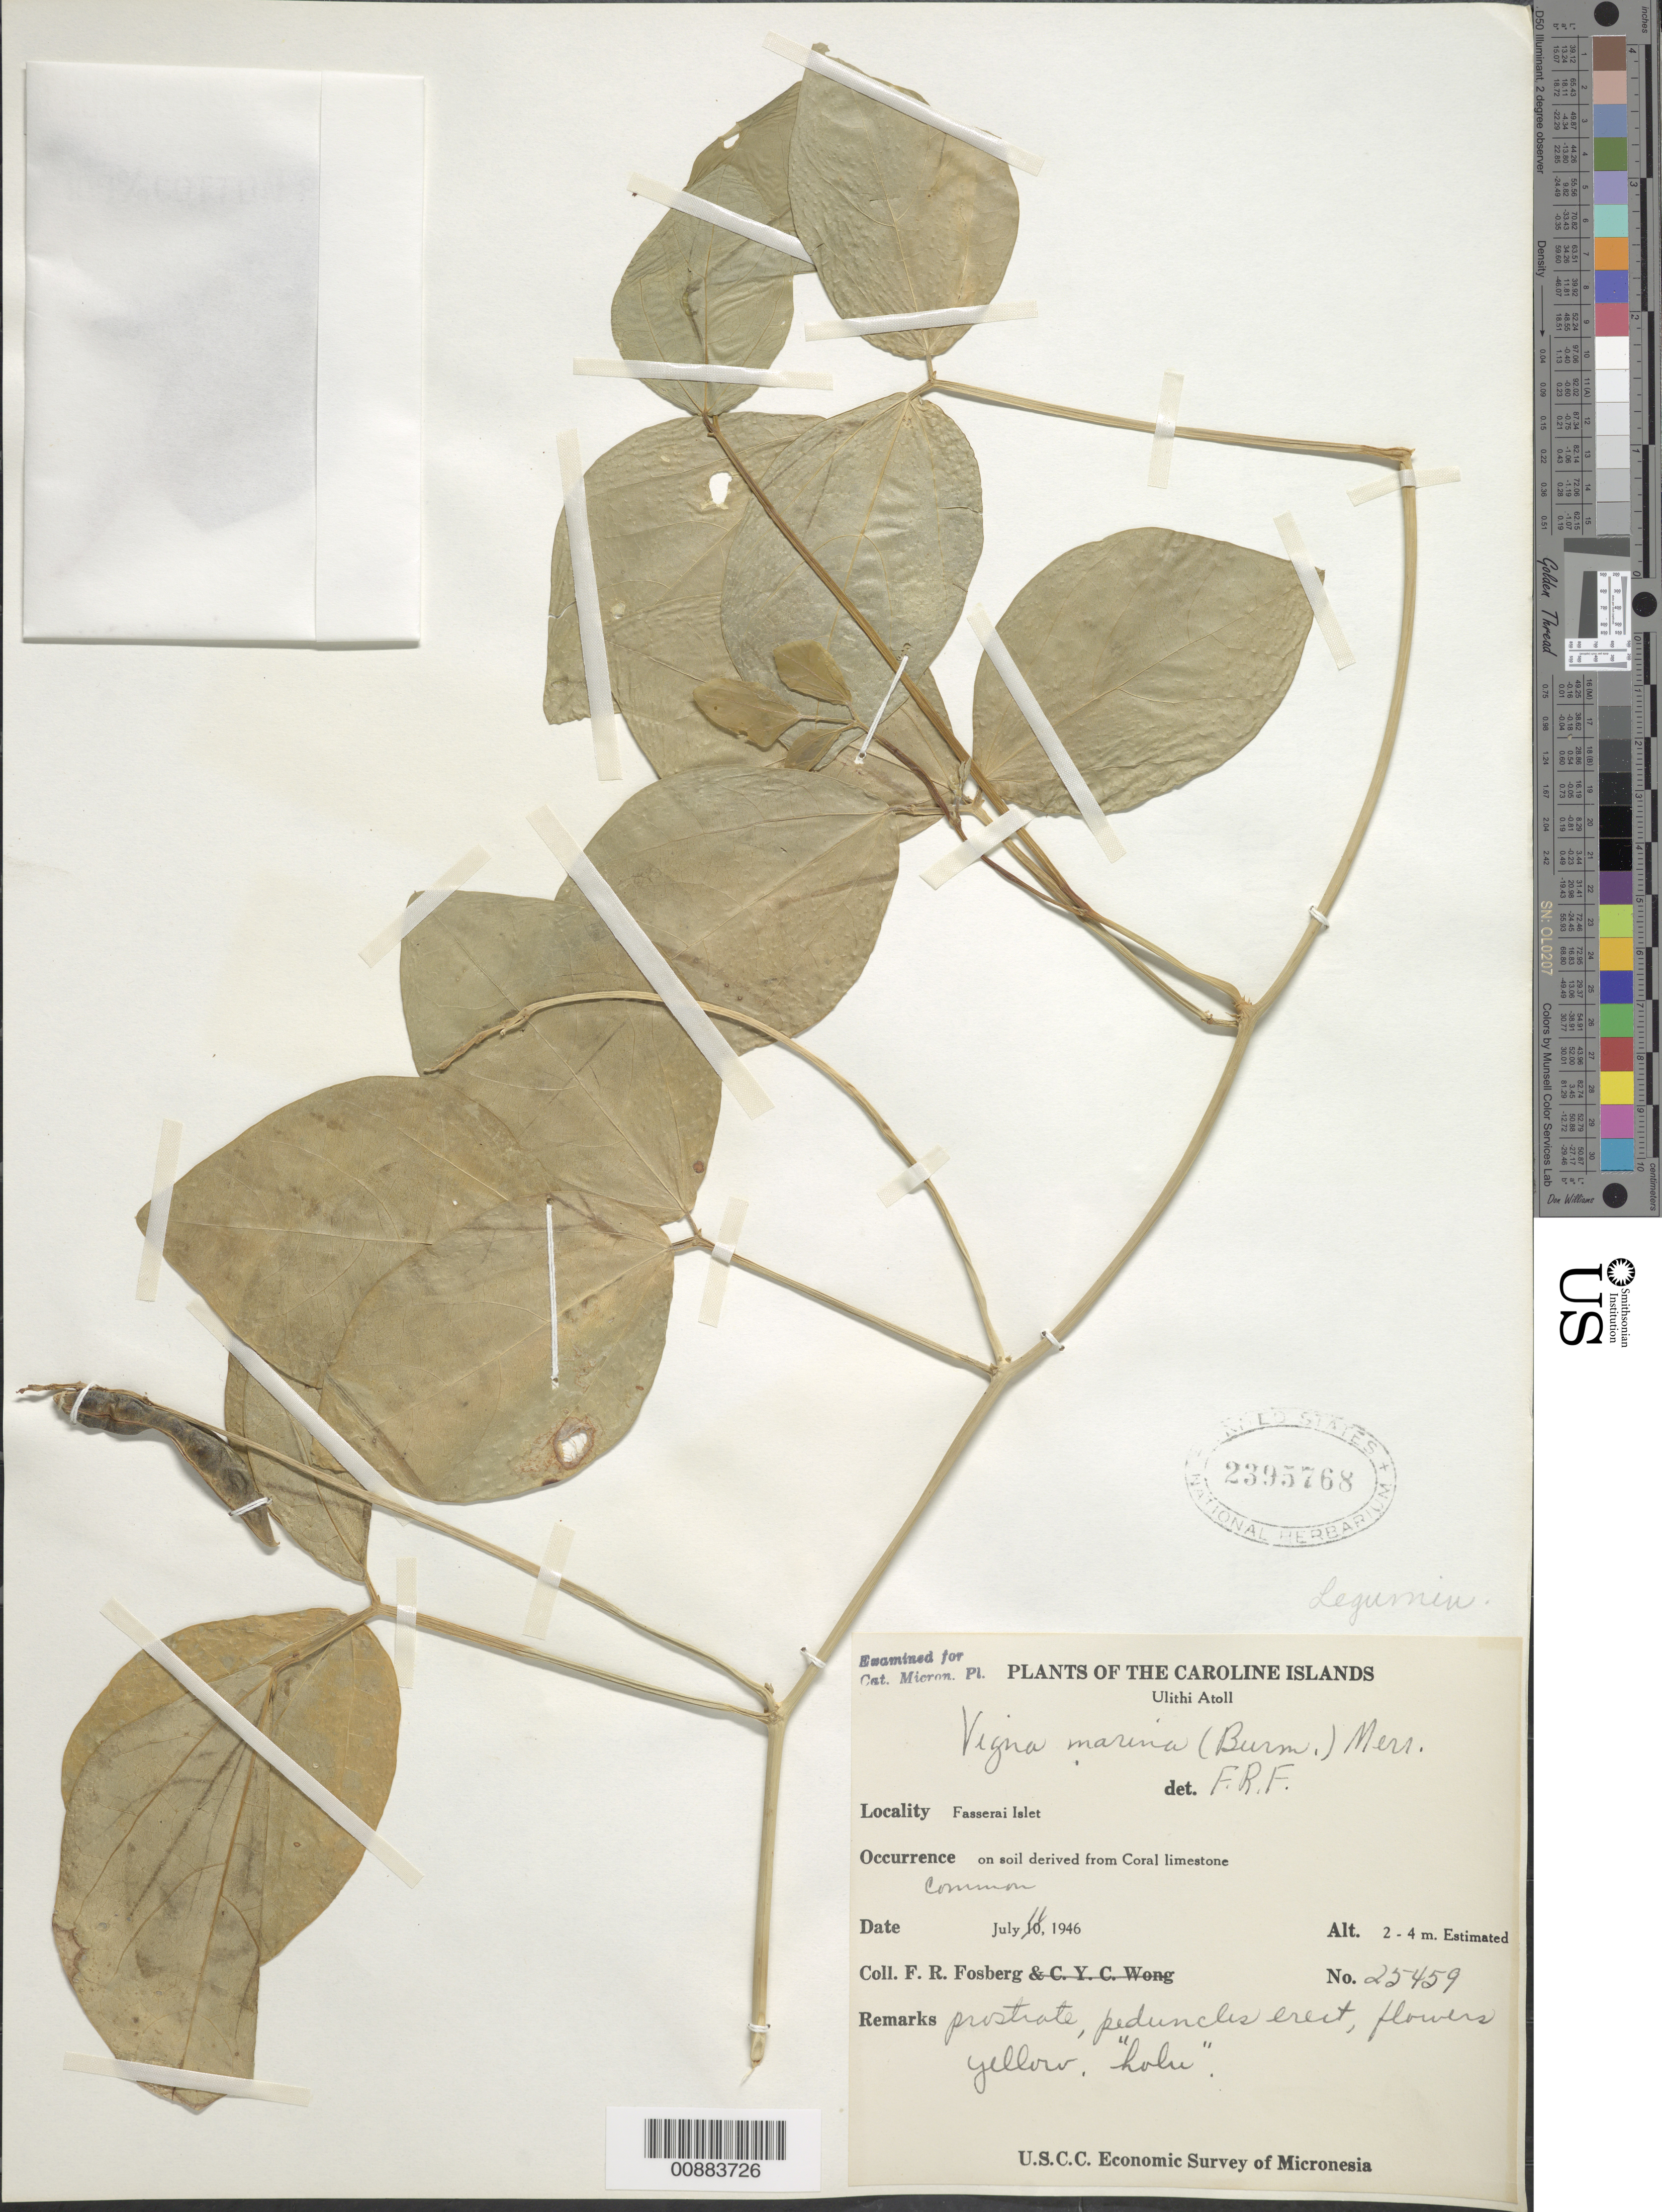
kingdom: Plantae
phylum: Tracheophyta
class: Magnoliopsida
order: Fabales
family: Fabaceae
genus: Vigna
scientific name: Vigna marina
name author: (Burm.) Merr.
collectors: F. R. Fosberg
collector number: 25459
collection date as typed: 11 Jul 1946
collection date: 1946-07-11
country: Micronesia, Federated States of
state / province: Yap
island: Ulithi Atoll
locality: (Ulithi Atoll) Fasserai Islet.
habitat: On soil derived from coral limestone.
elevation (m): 2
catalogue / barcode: US 2395768